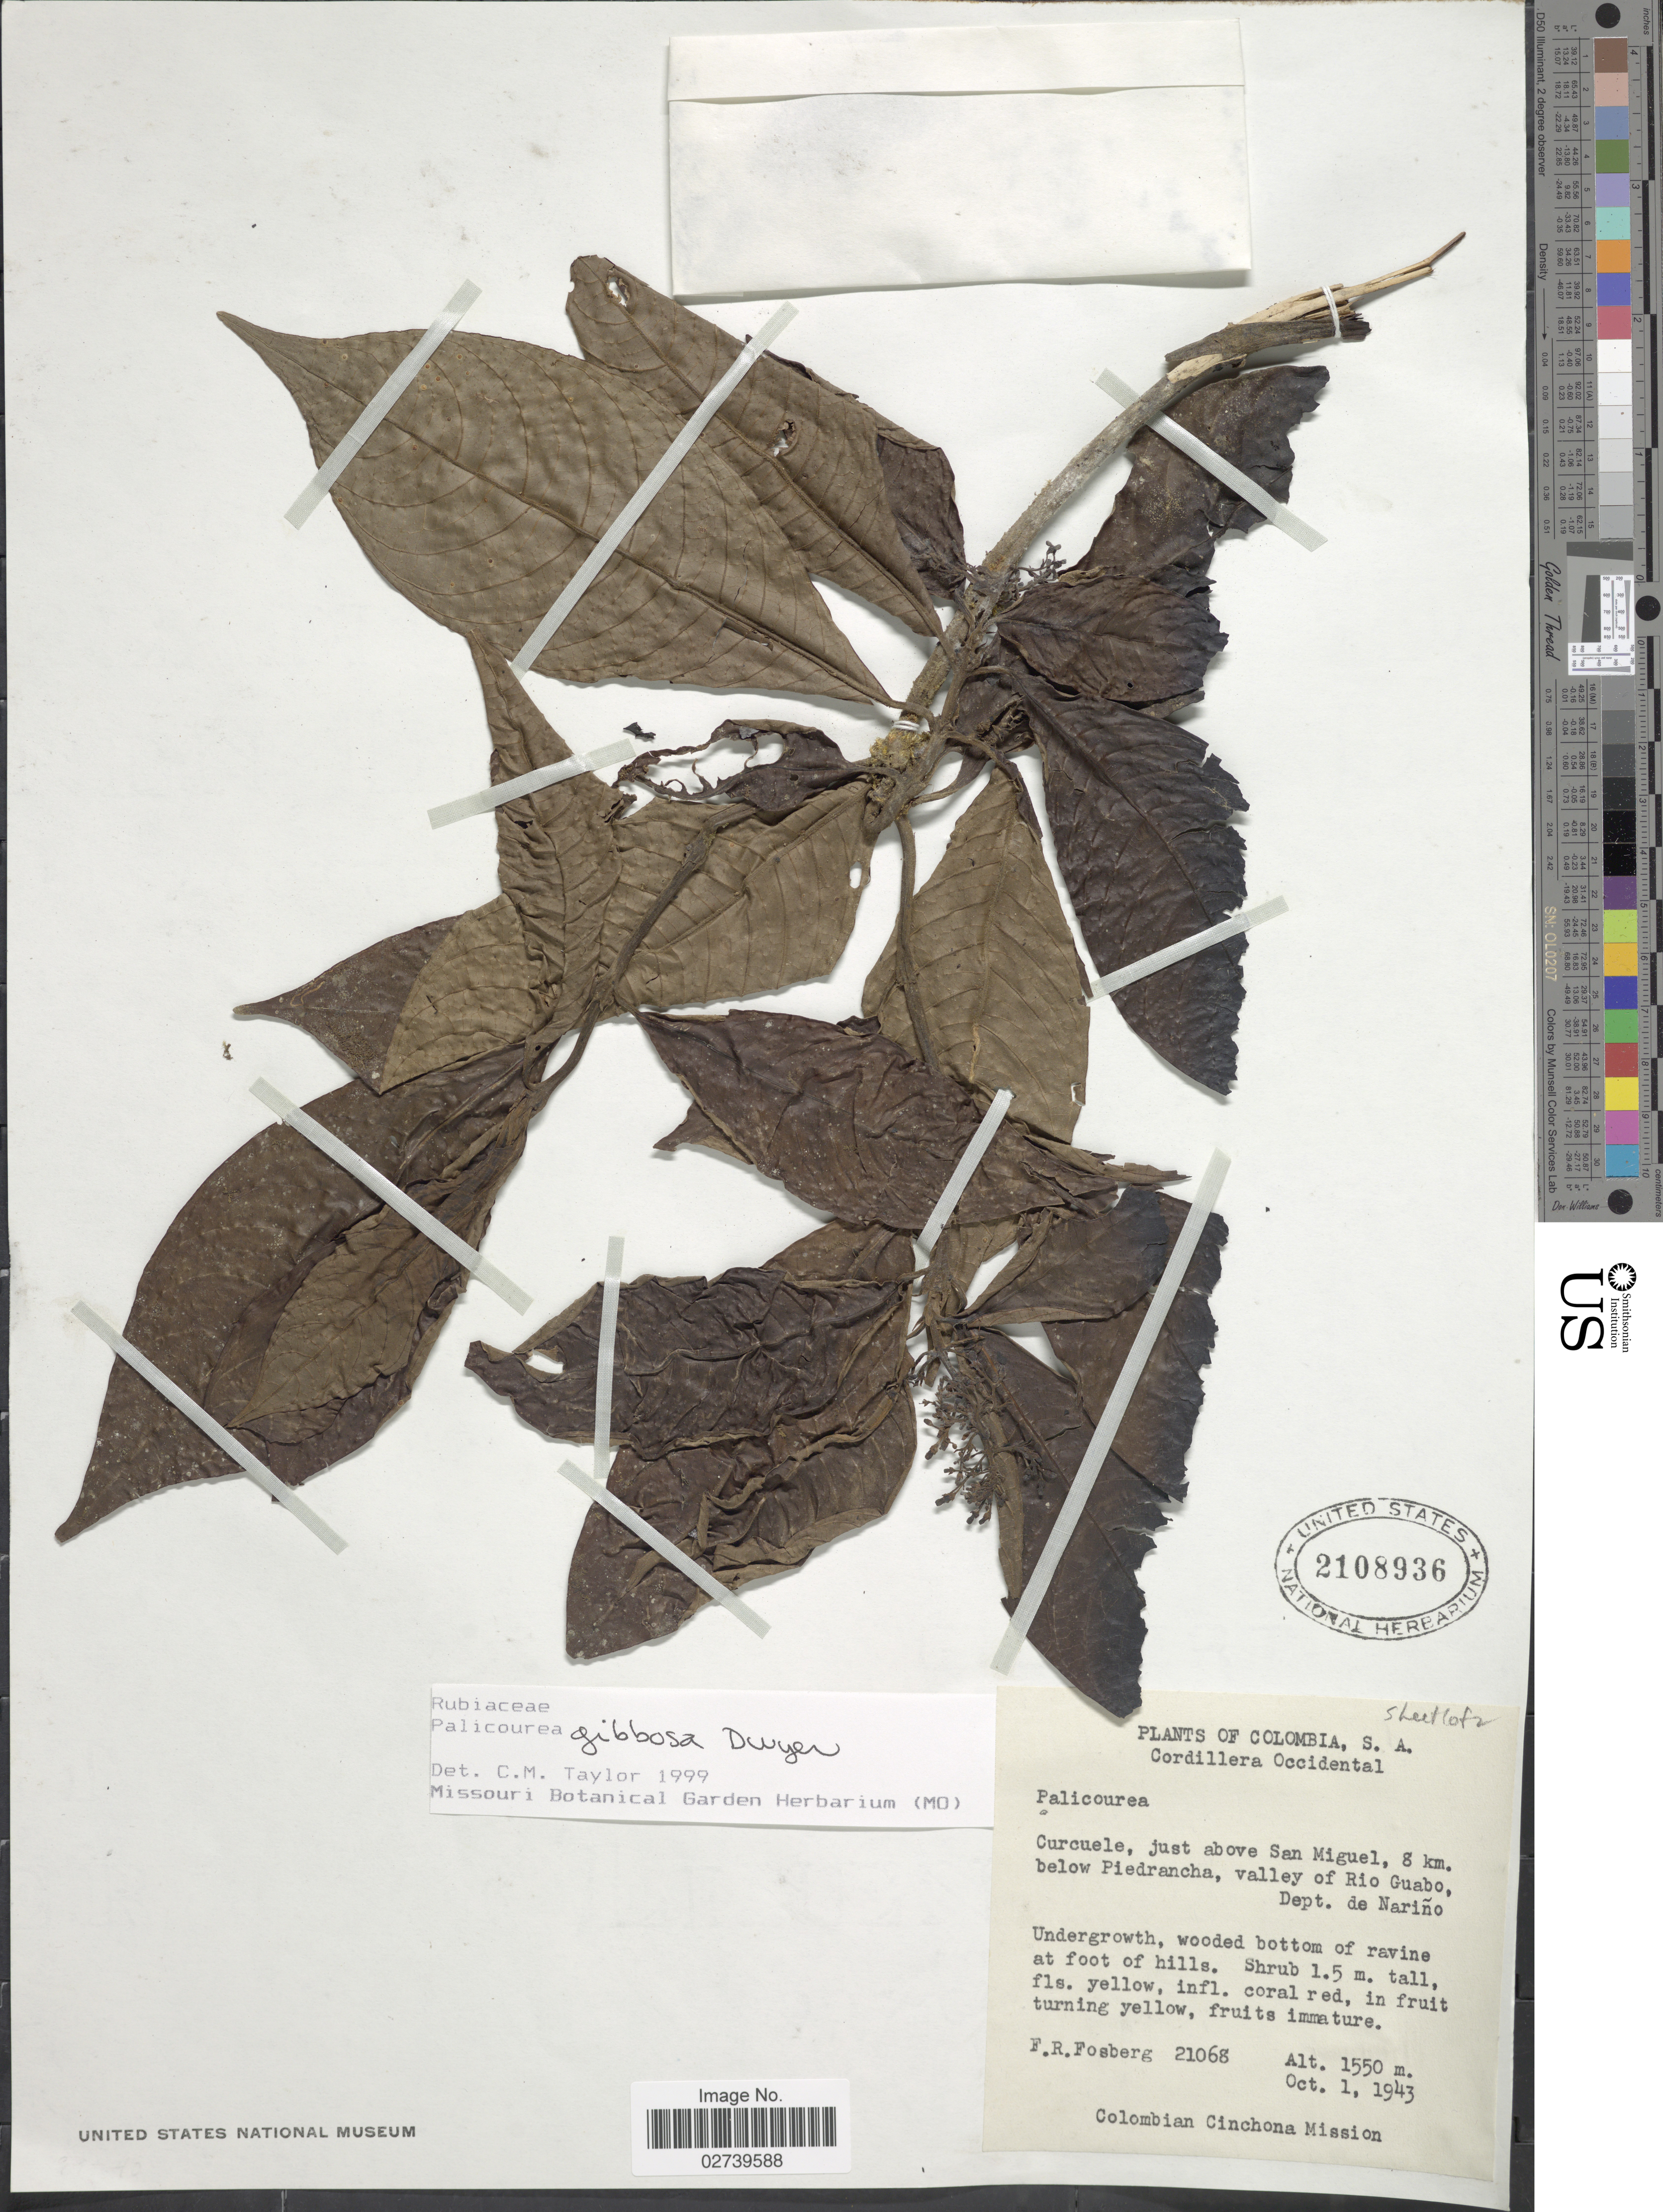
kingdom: Plantae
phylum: Tracheophyta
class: Magnoliopsida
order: Gentianales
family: Rubiaceae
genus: Palicourea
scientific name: Palicourea gibbosa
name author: Dwyer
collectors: F. R. Fosberg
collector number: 21068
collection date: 1943-10-01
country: Colombia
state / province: Nariño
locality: Cordillera Occidental, Curcuele, just above San Miguel, 8 km. below Piedrancha, valley of Rio Guabo, wooded bottom of ravine at foot of hills.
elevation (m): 1550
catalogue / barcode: US 2108936